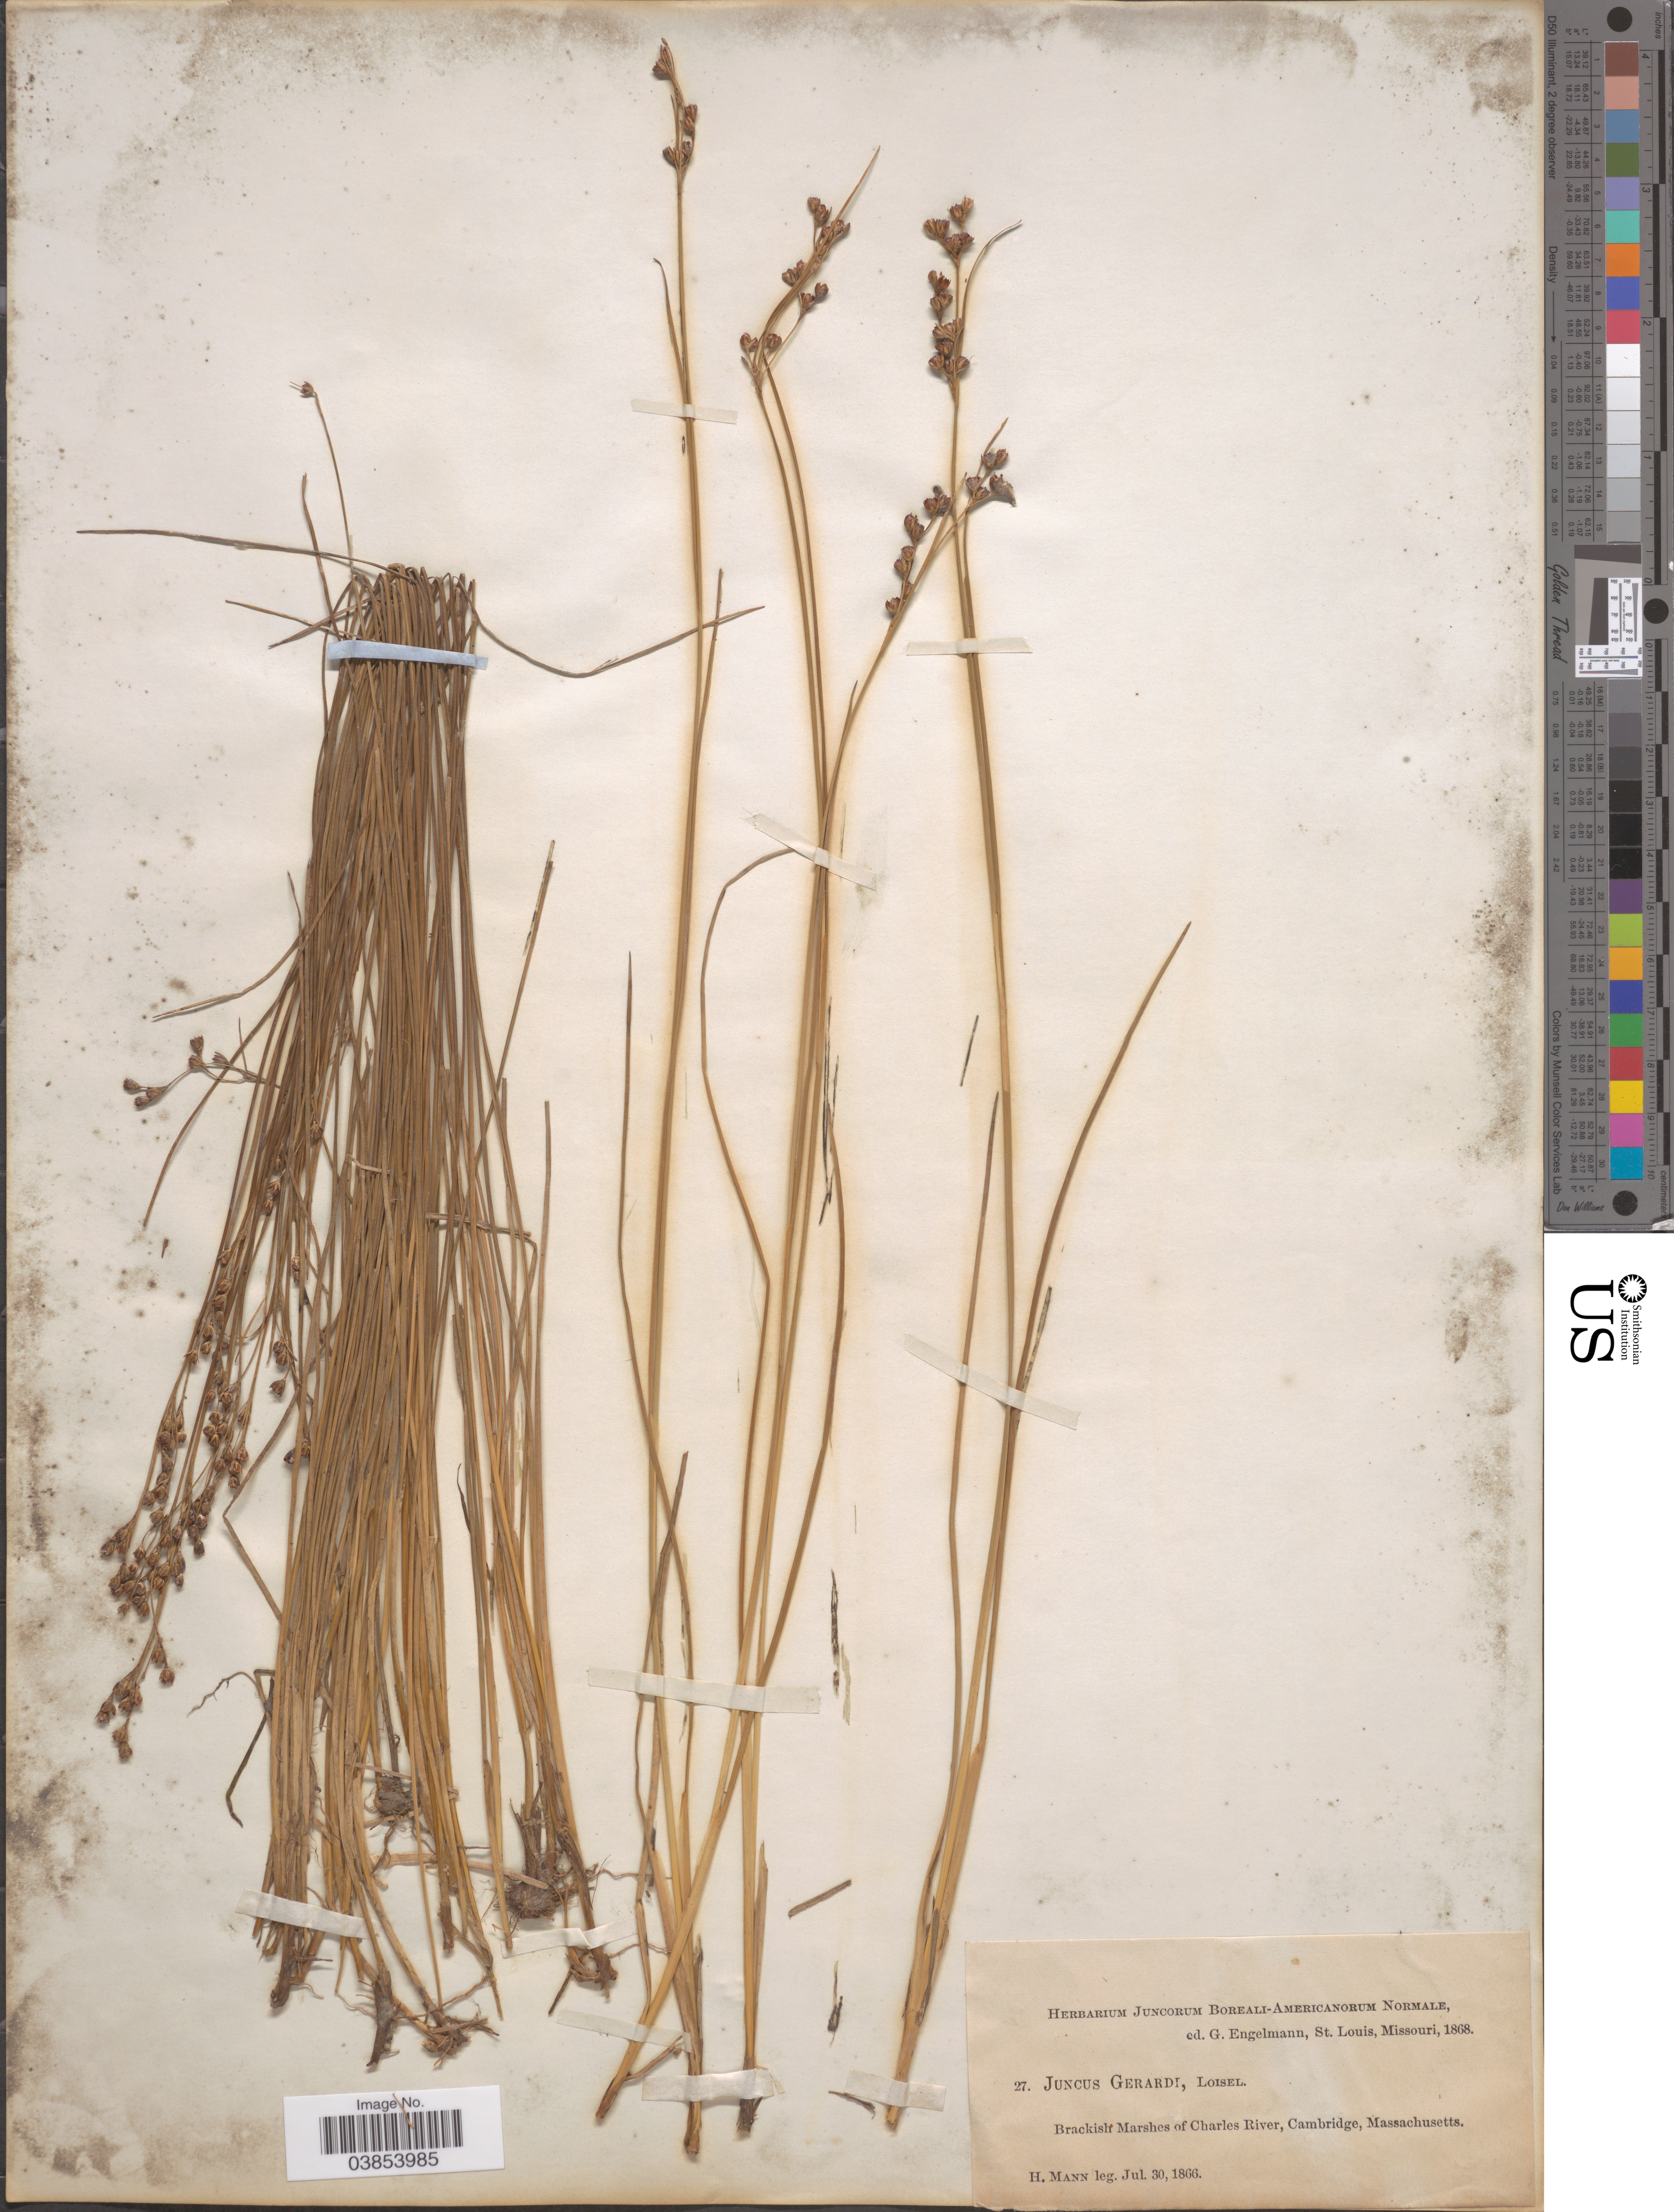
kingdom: Plantae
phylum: Tracheophyta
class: Liliopsida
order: Poales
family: Juncaceae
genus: Juncus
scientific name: Juncus gerardi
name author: Loisel.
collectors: H. Mann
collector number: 27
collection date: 1866-07-30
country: United States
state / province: Massachusetts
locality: Brackish Marshes of Charles River, Cambridge.